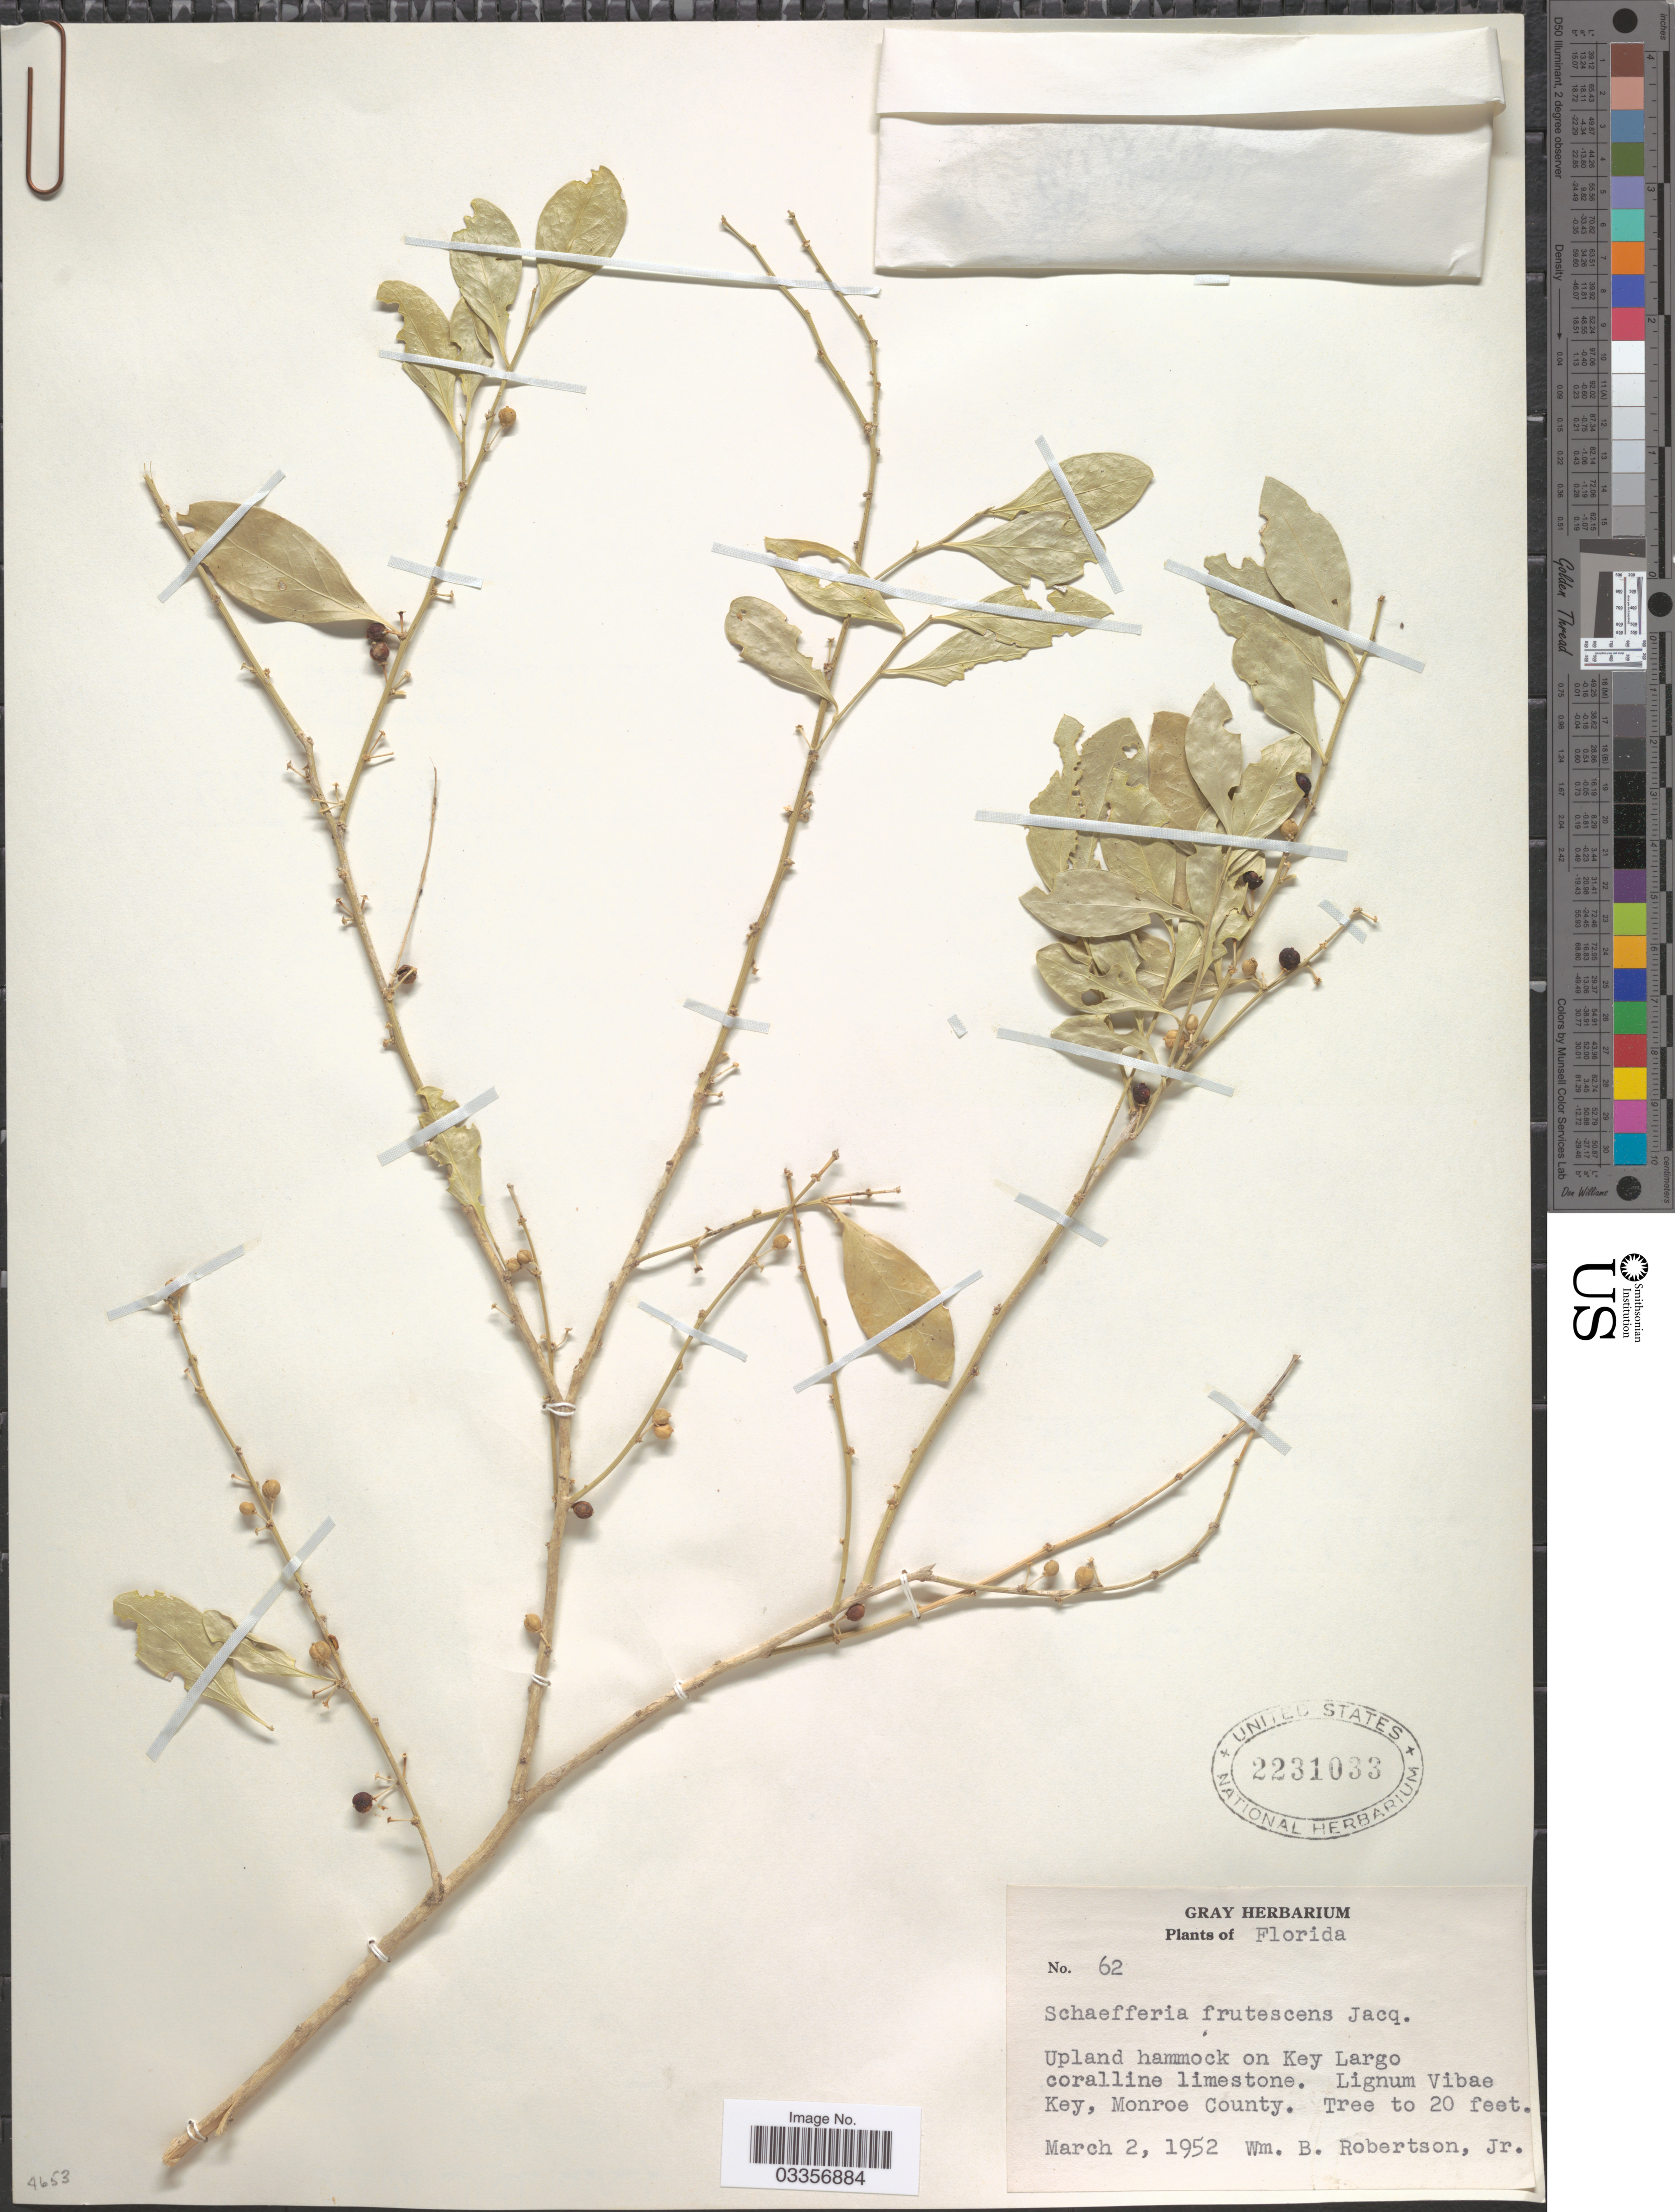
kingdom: Plantae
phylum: Tracheophyta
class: Magnoliopsida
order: Celastrales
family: Celastraceae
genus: Schaefferia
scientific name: Schaefferia frutescens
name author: Jacq.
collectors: W. Robertson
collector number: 62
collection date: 1952-03-02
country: United States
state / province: Florida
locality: Upland hammock on Key Largo corralline limestone. Lignum Vibae Key, Monroe County.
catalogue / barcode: US 2231033